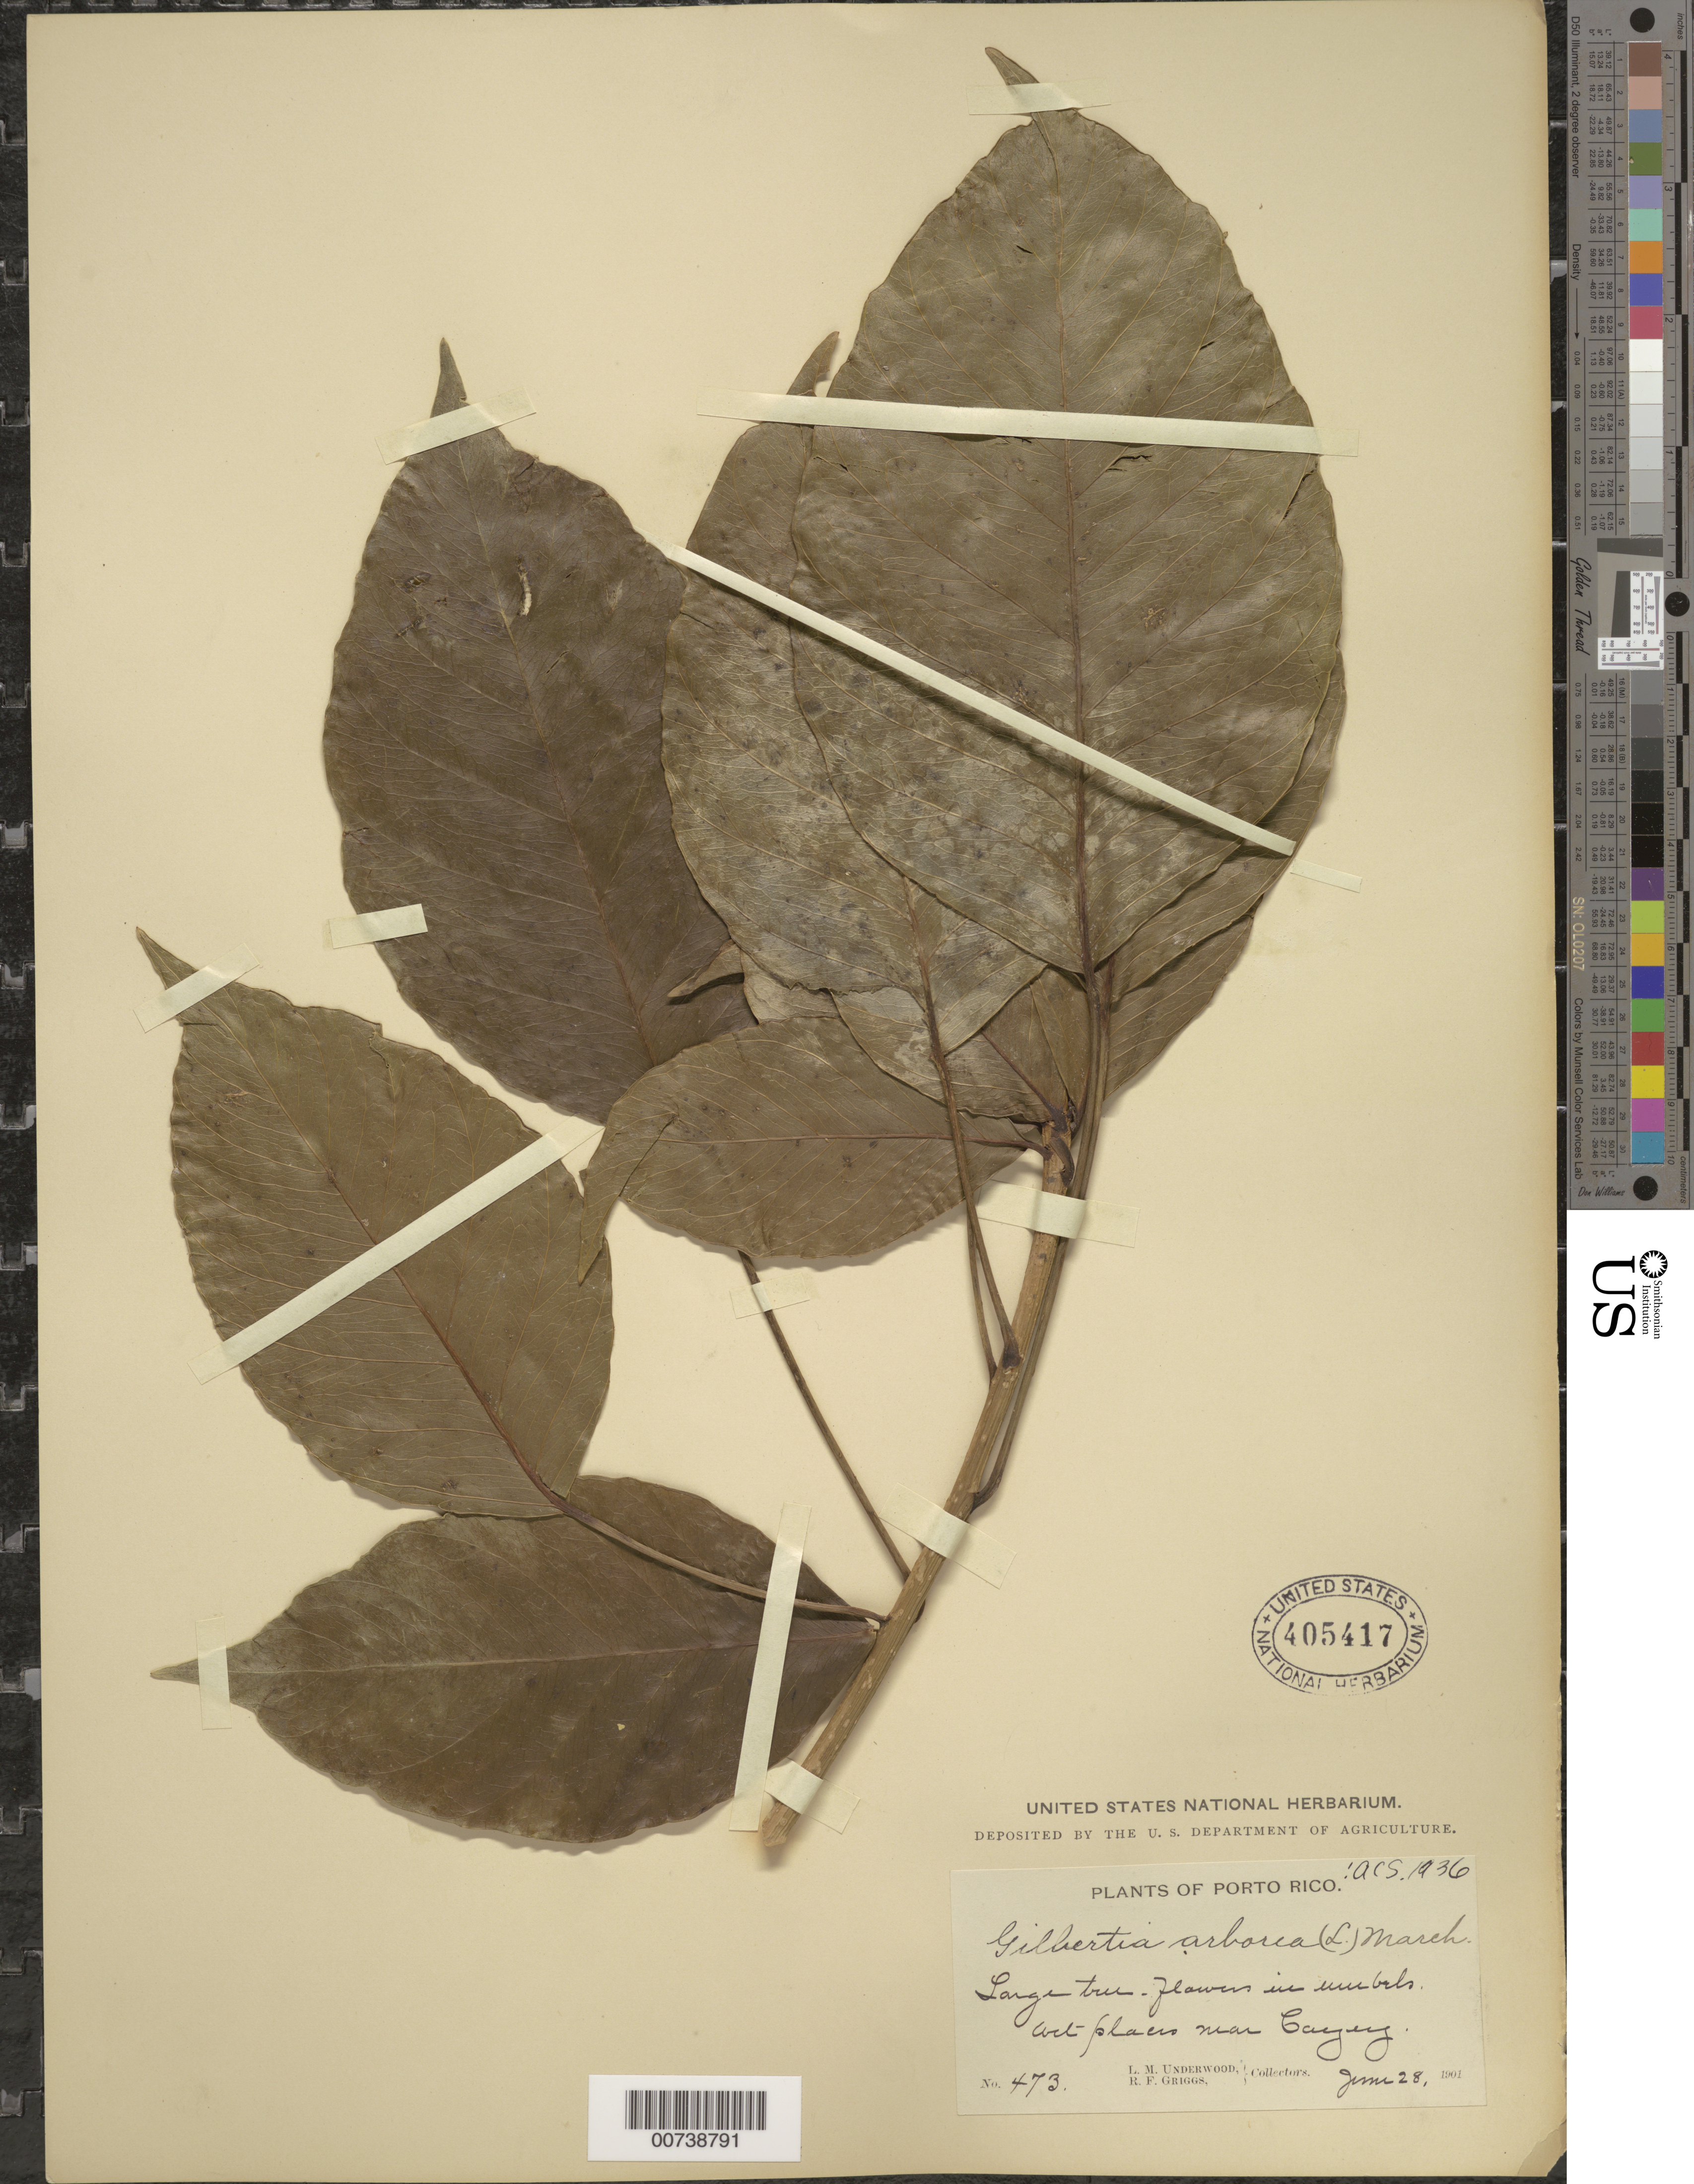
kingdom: Plantae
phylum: Tracheophyta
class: Magnoliopsida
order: Apiales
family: Araliaceae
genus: Dendropanax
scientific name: Dendropanax arboreus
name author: (L.) Decne. & Planch.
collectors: L. M. Underwood & R. F. Griggs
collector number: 473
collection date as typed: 28 Jun 1901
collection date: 1901-06-28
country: Puerto Rico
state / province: Cayey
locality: Near Cayey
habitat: Wet places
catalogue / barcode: US 405417